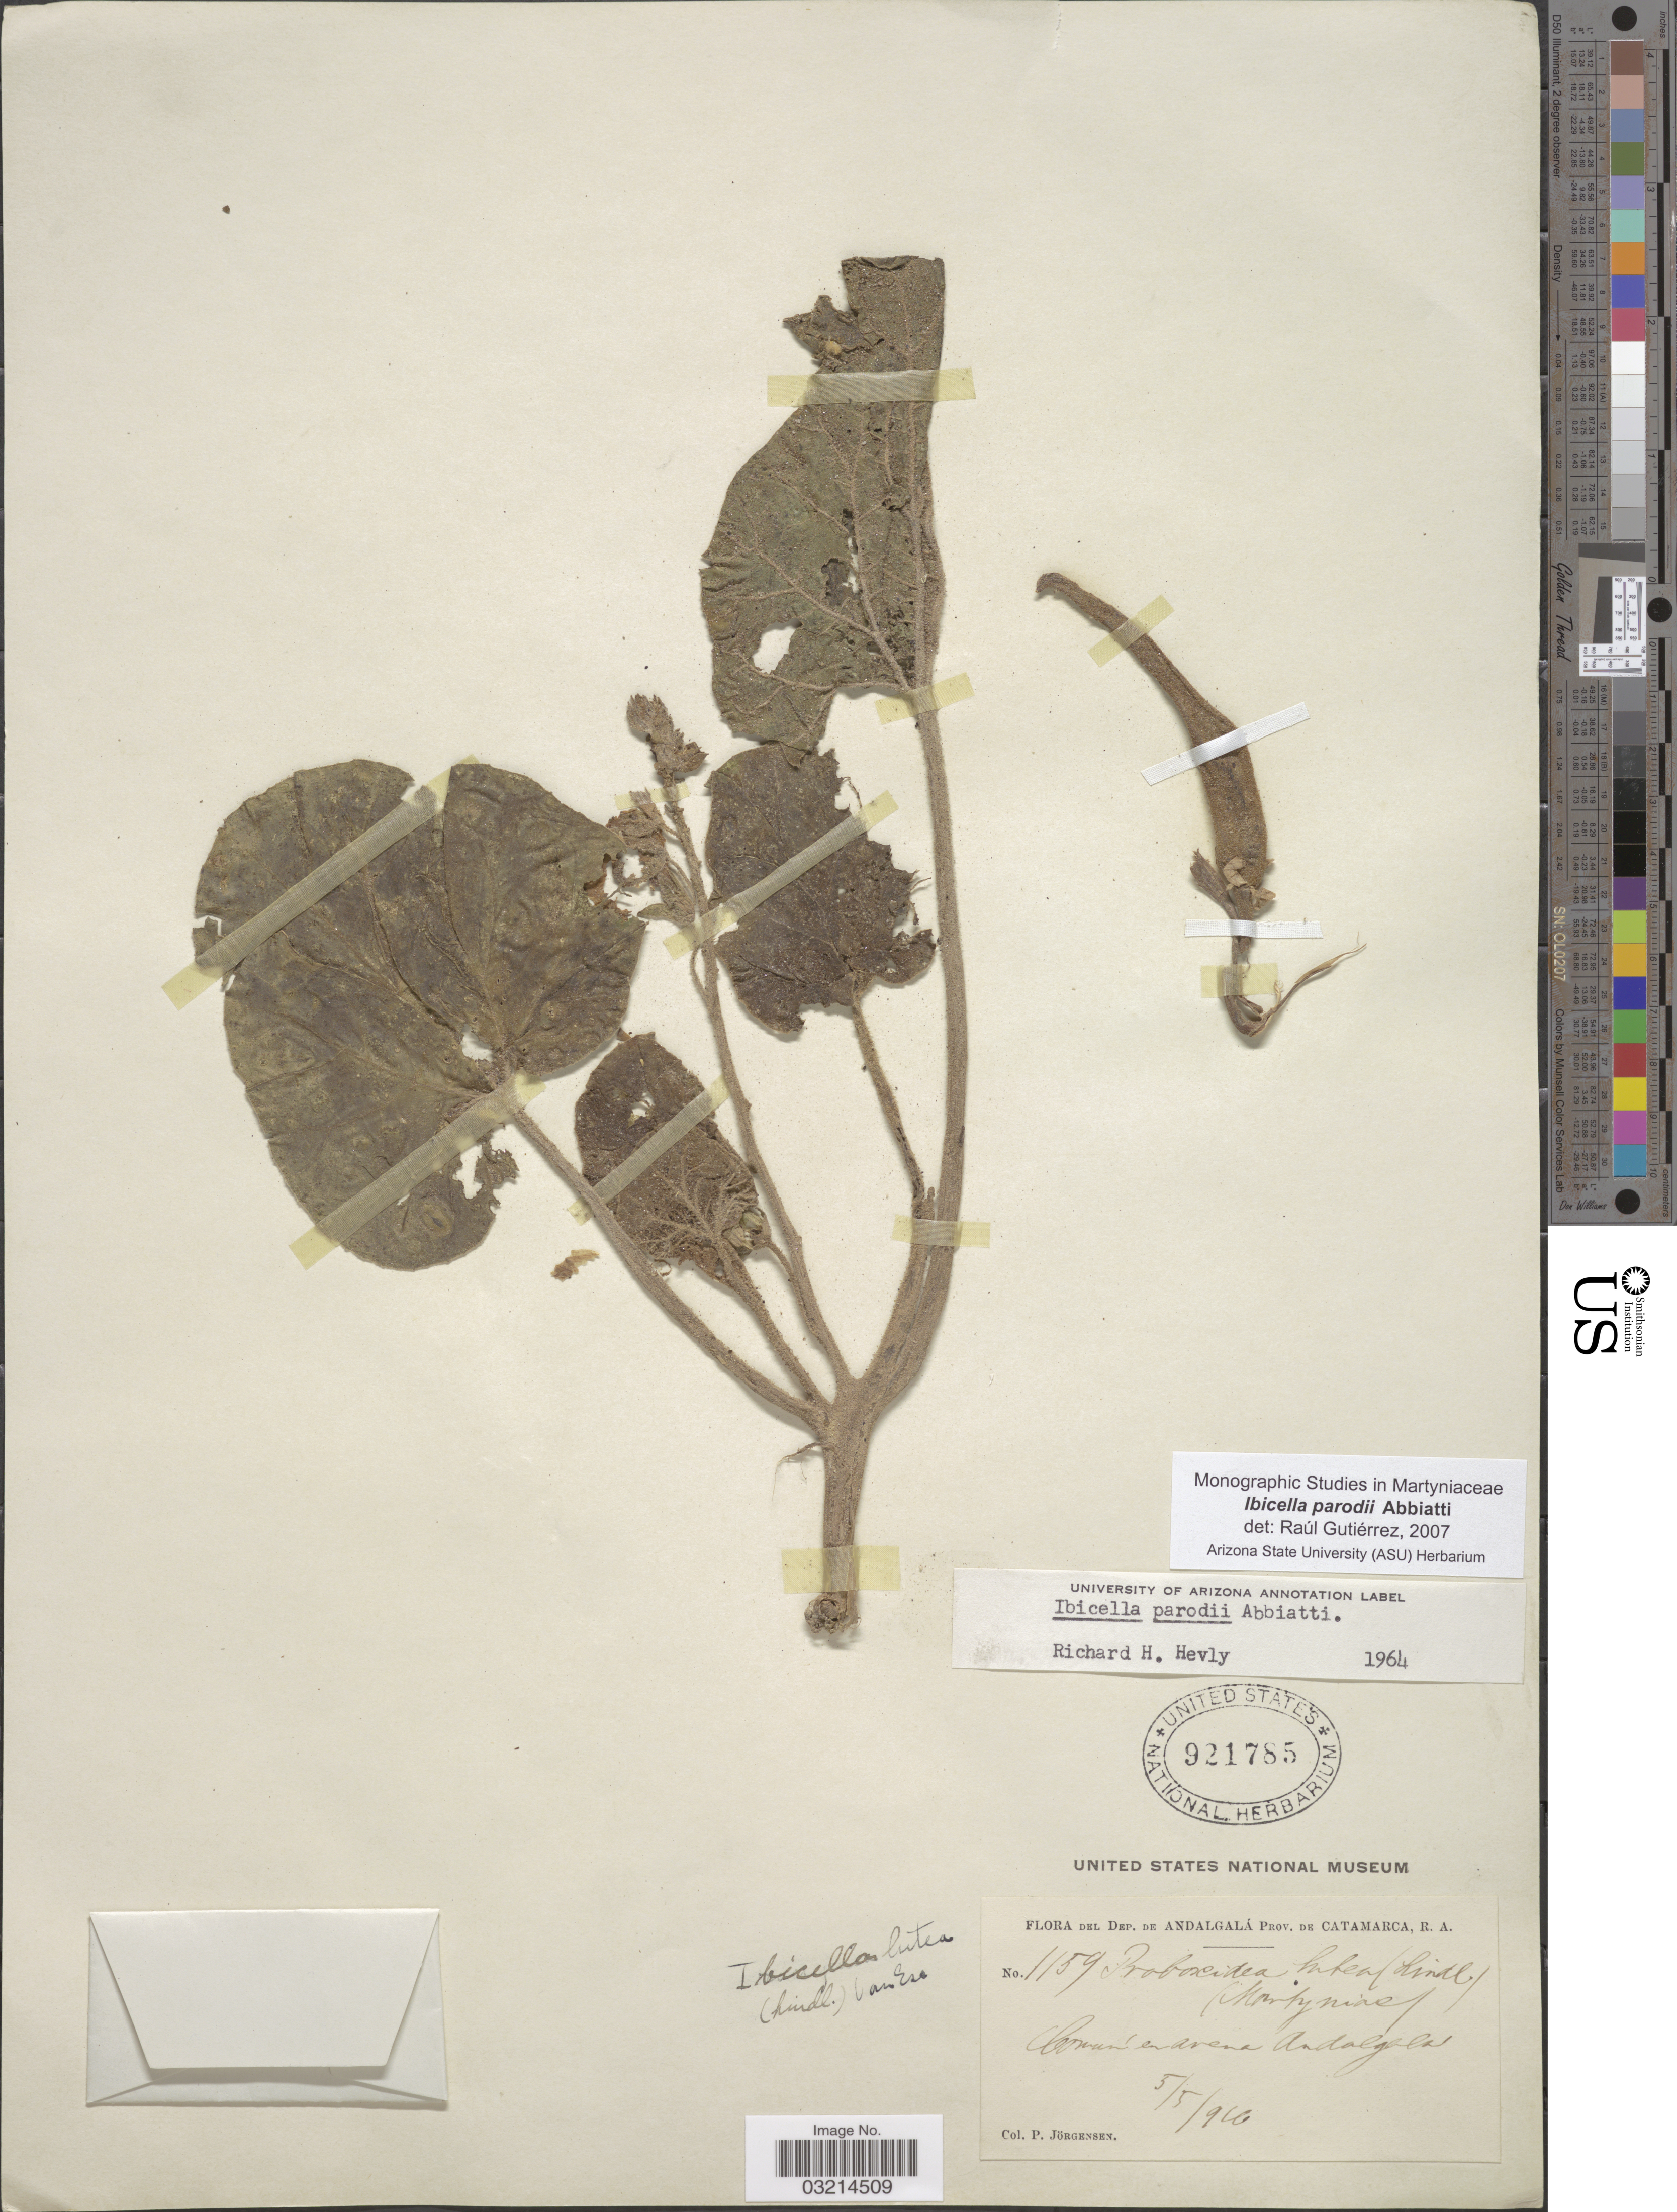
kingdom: Plantae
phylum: Tracheophyta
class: Magnoliopsida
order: Lamiales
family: Martyniaceae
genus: Ibicella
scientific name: Ibicella parodii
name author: Abbiatti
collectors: P. Jörgensen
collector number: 1159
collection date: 1916-05-05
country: Argentina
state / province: Catamarca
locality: Dep. de Andalgalá, Prov. de Catamarca. Comun en arena Andalgala.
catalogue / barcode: US 921785